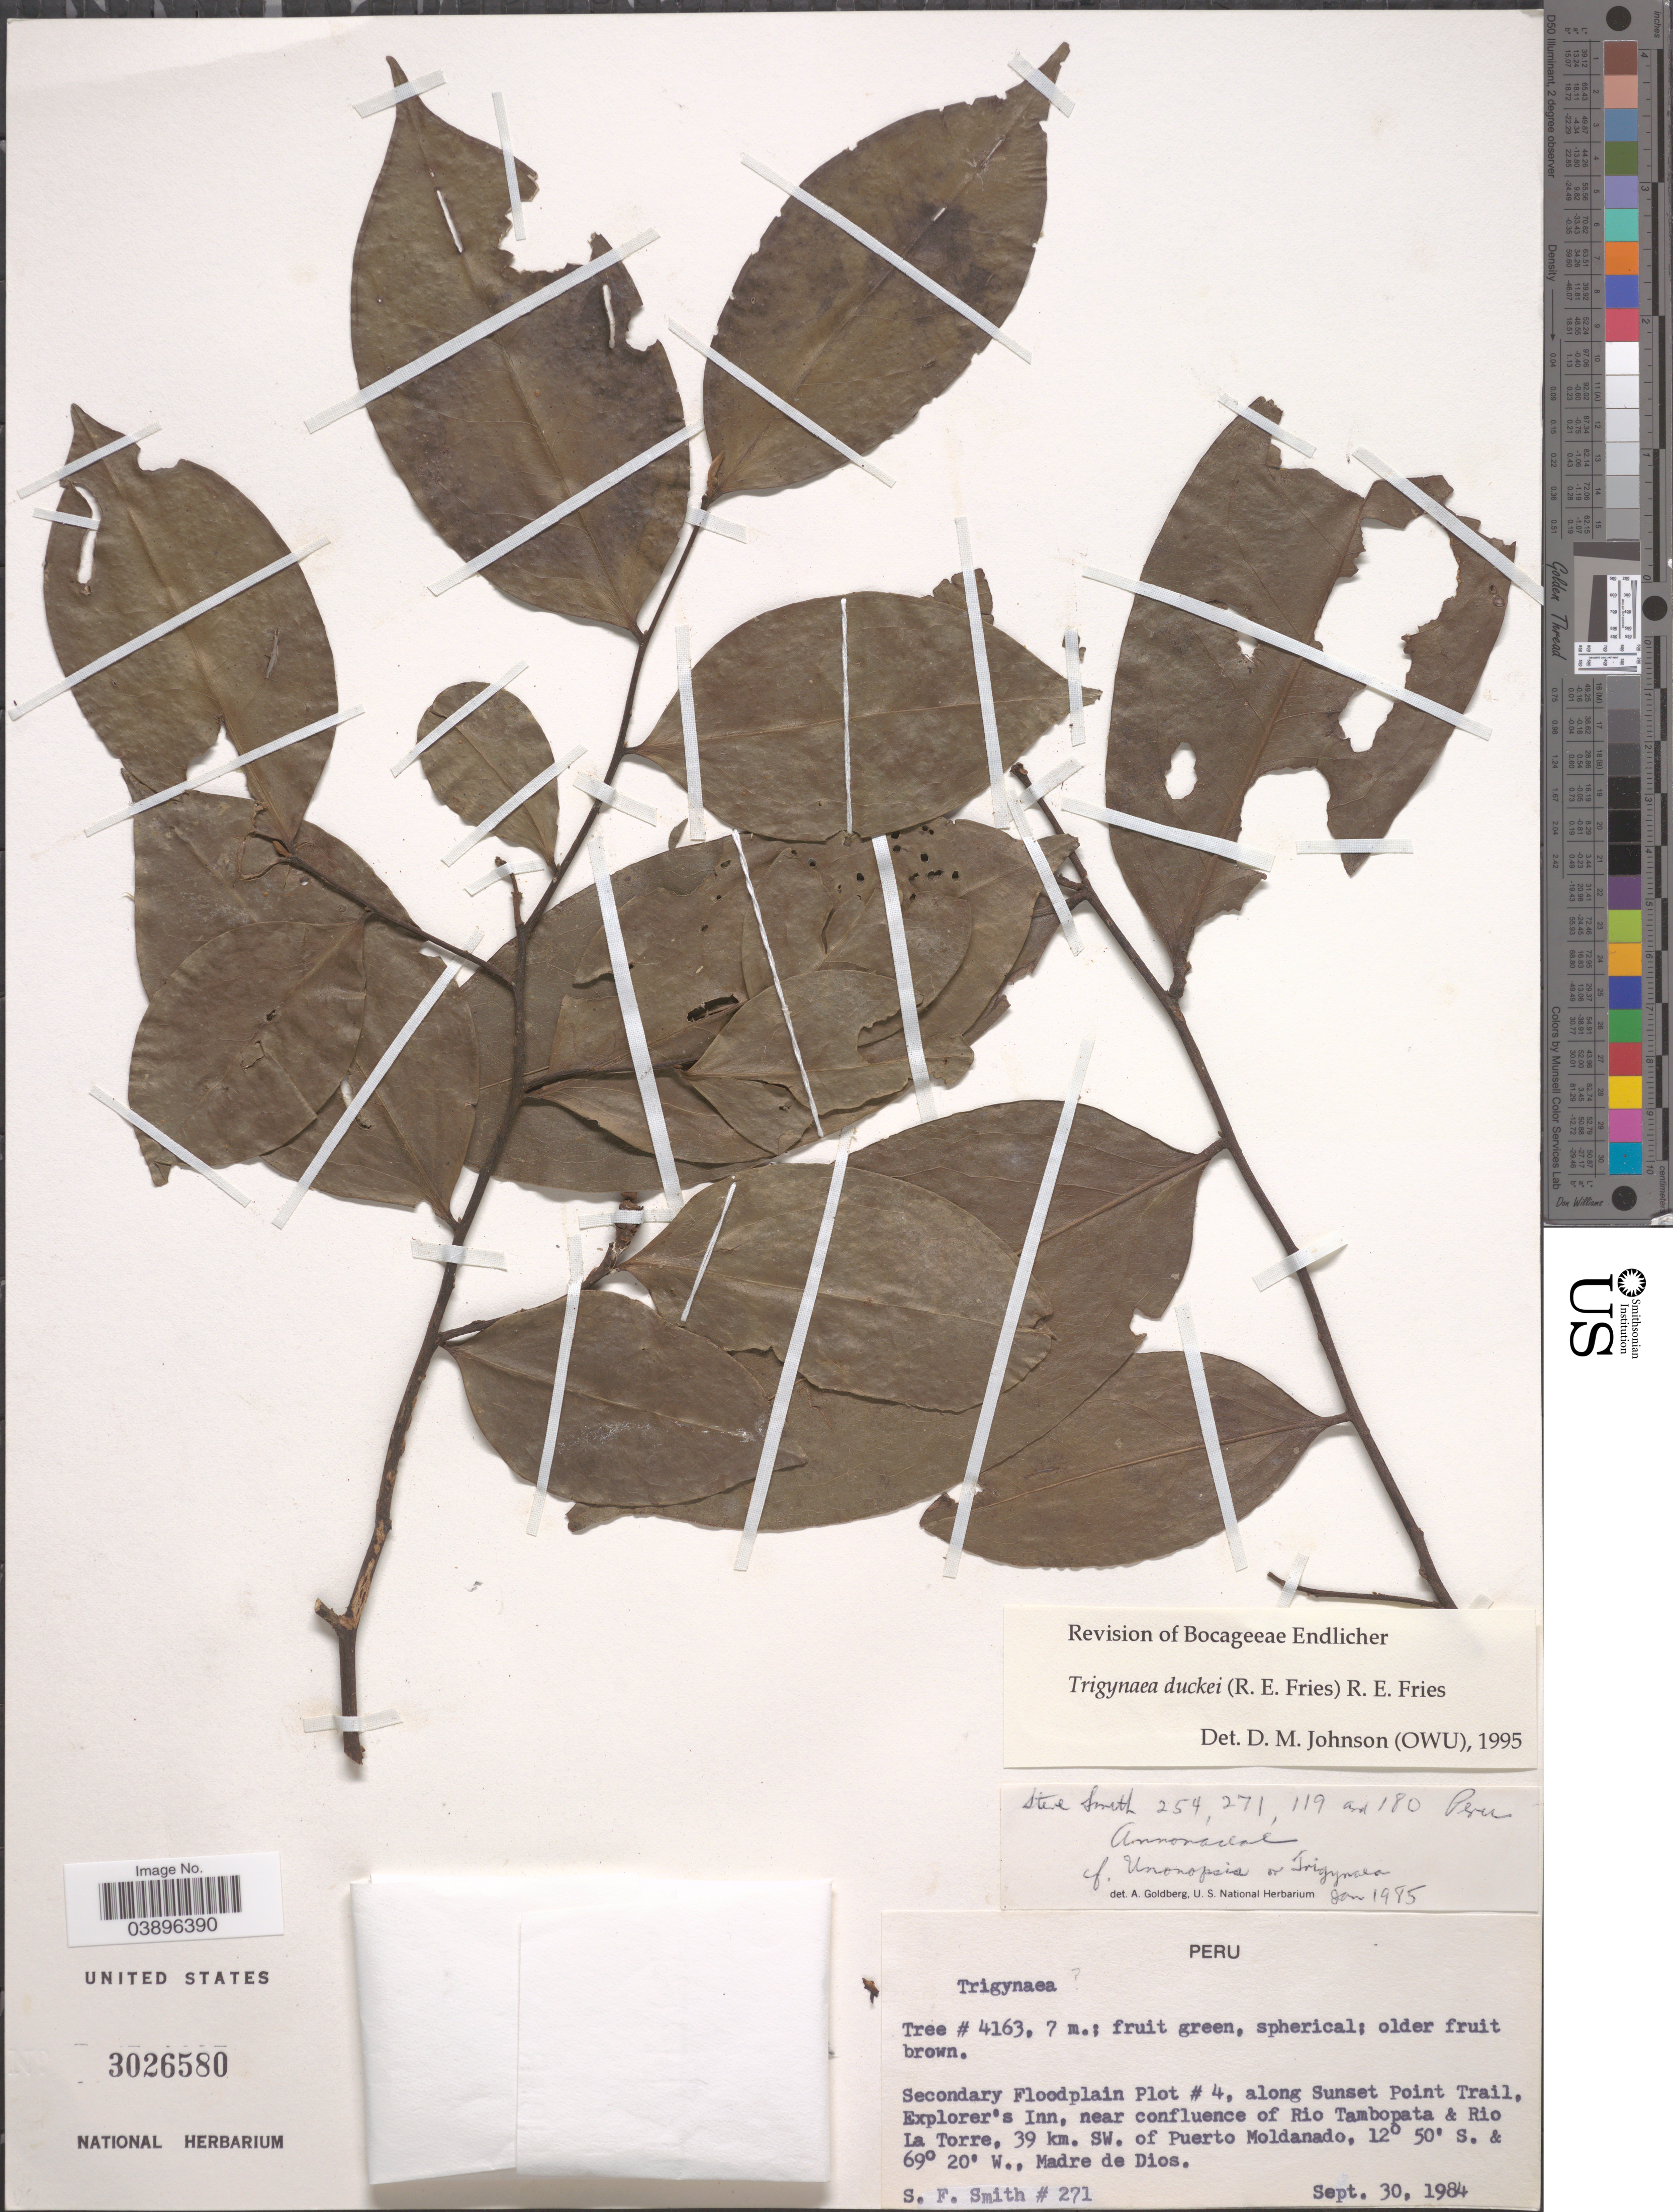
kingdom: Plantae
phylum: Tracheophyta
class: Magnoliopsida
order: Magnoliales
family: Annonaceae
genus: Trigynaea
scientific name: Trigynaea duckei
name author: (R.E. Fr.) R.E. Fr.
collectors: S.F. Smith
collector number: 271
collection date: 1984-09-30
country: Peru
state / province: Madre de Dios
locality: Secondary Floodplain Plot #4, along Sunset Poin Trail, Explorer's Inn, near the confluence of Rio Tambopata and Rio La Torre, 39 km. SW. of Puerto Moldanado.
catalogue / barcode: US 3026580